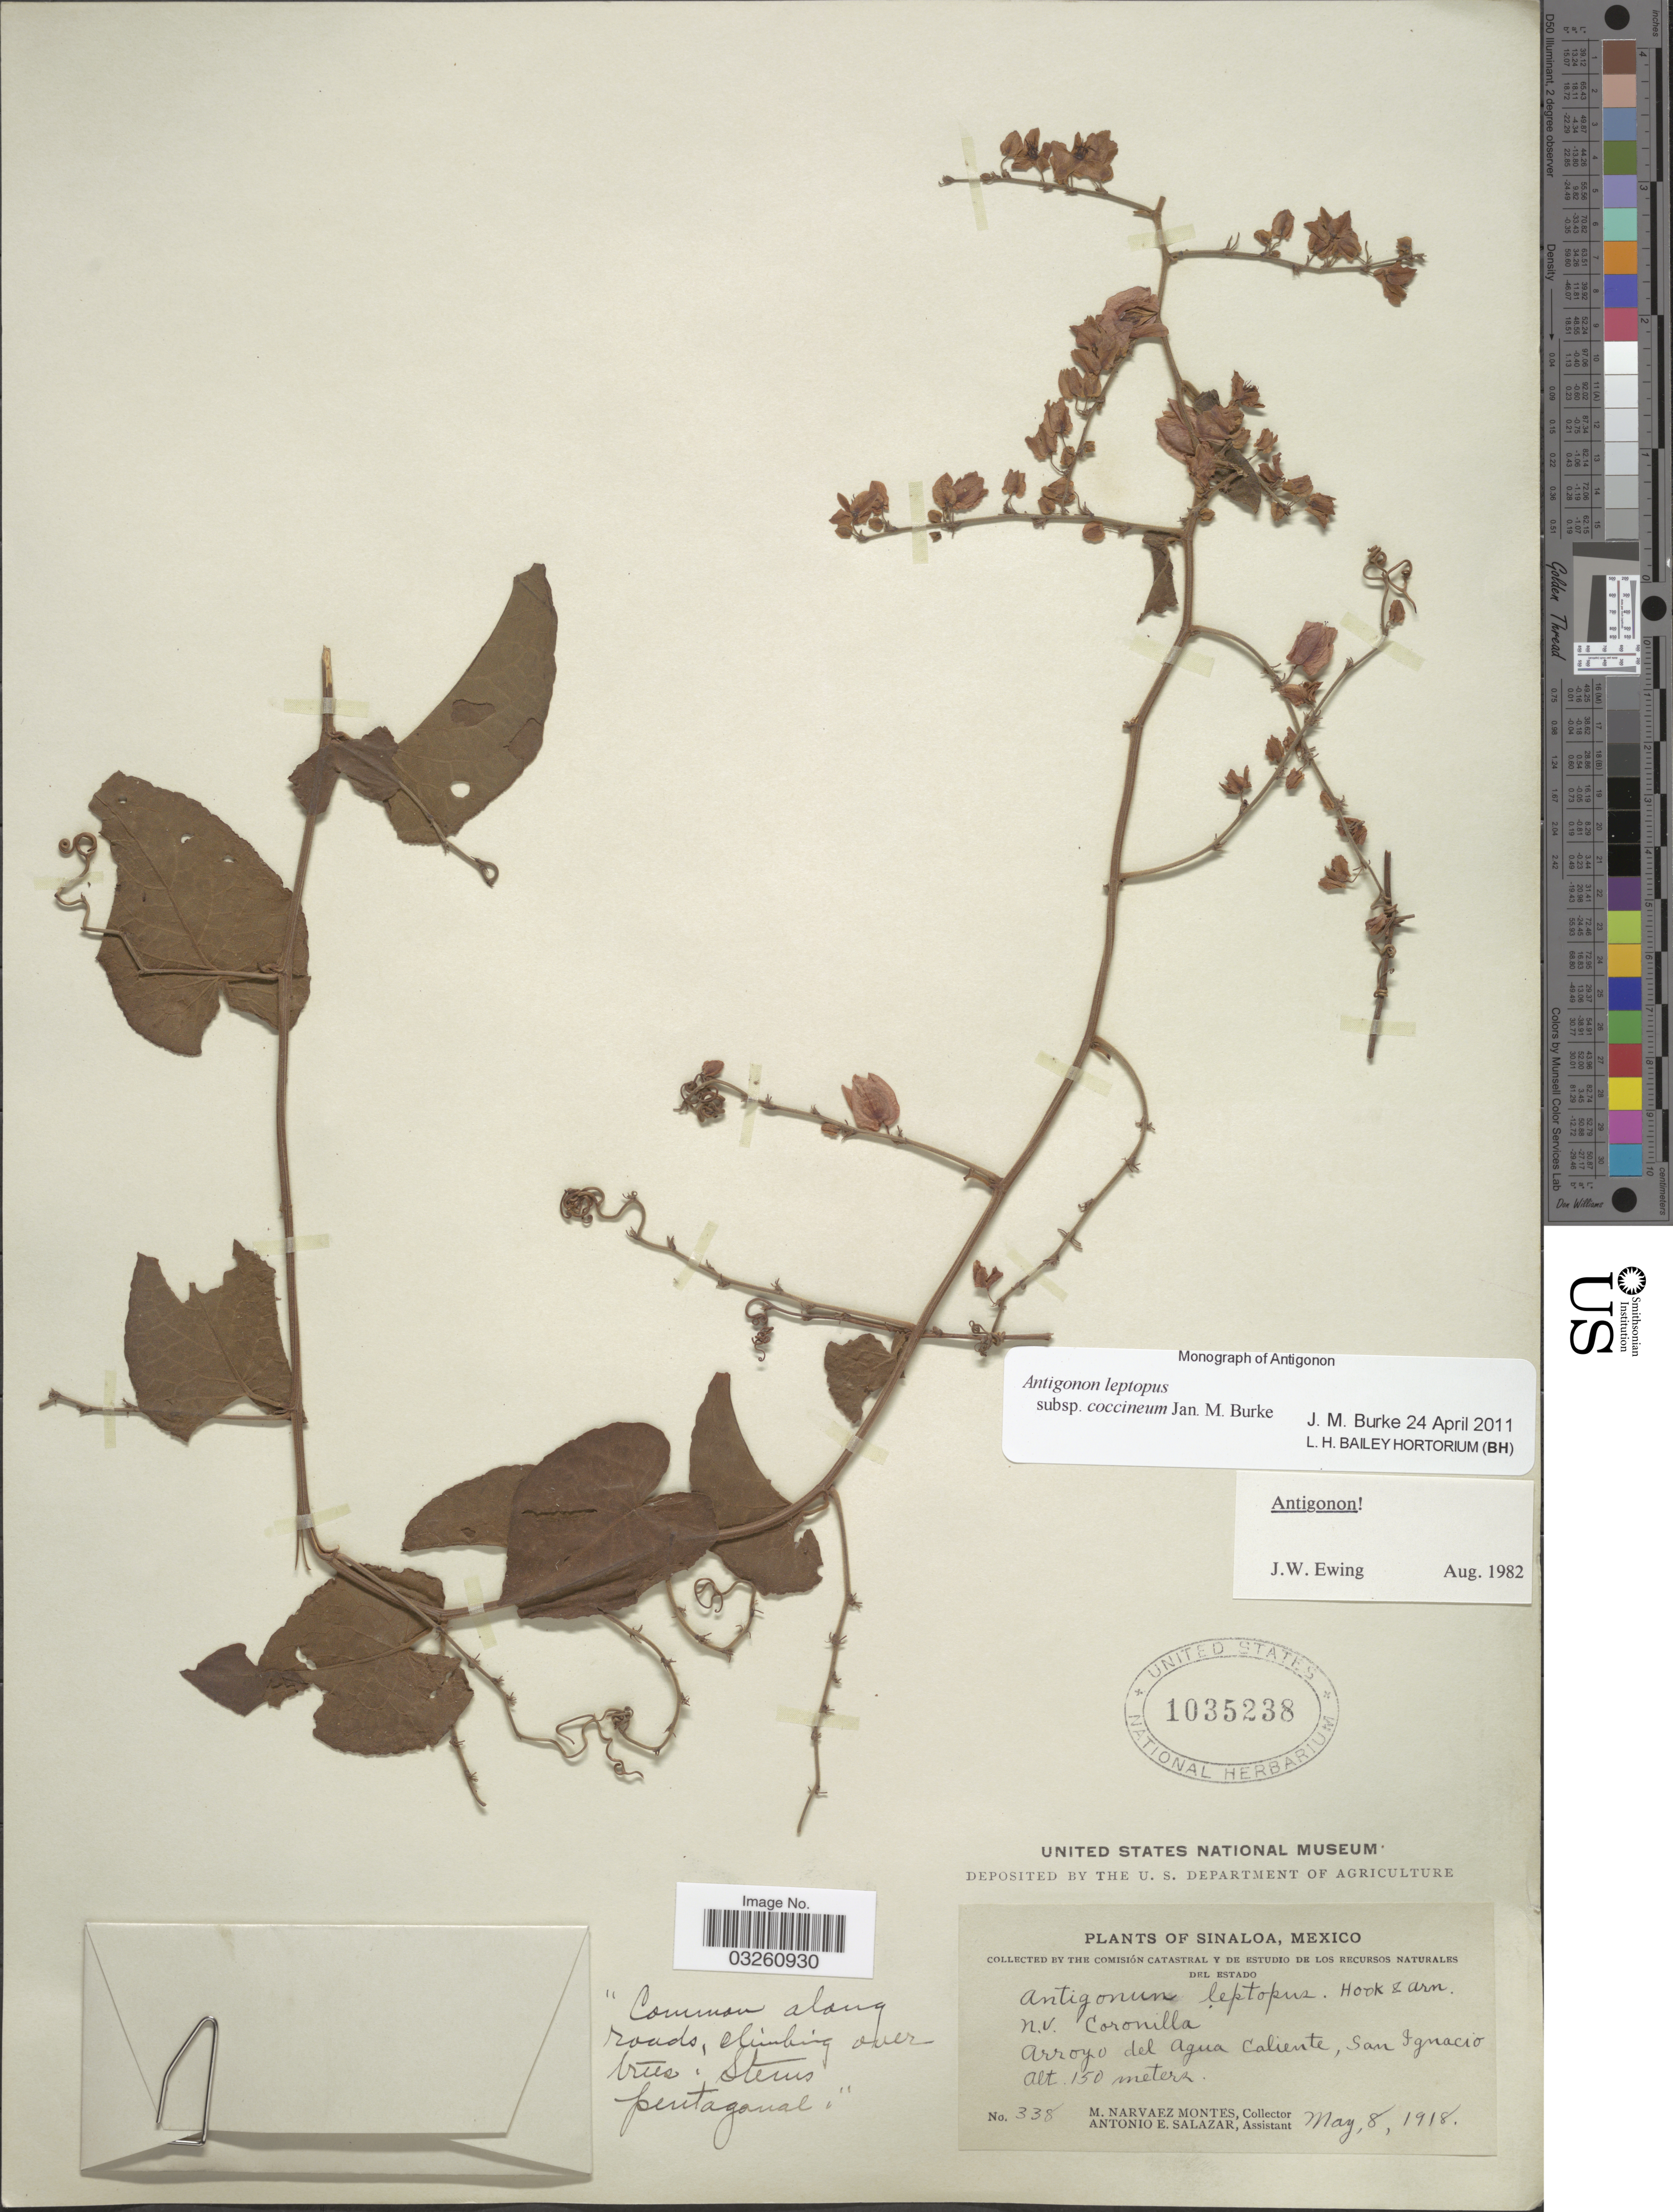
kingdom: Plantae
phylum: Tracheophyta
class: Magnoliopsida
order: Caryophyllales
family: Polygonaceae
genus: Antigonon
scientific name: Antigonon leptopus subsp. coccineum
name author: Jan.M. Burke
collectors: M. Narvaez-Montes & A. E. Salazar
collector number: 338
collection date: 1918-05-08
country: Mexico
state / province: Sinaloa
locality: Arroyo del Agua Caliente, San Ignacio.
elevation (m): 150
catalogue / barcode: US 1035238